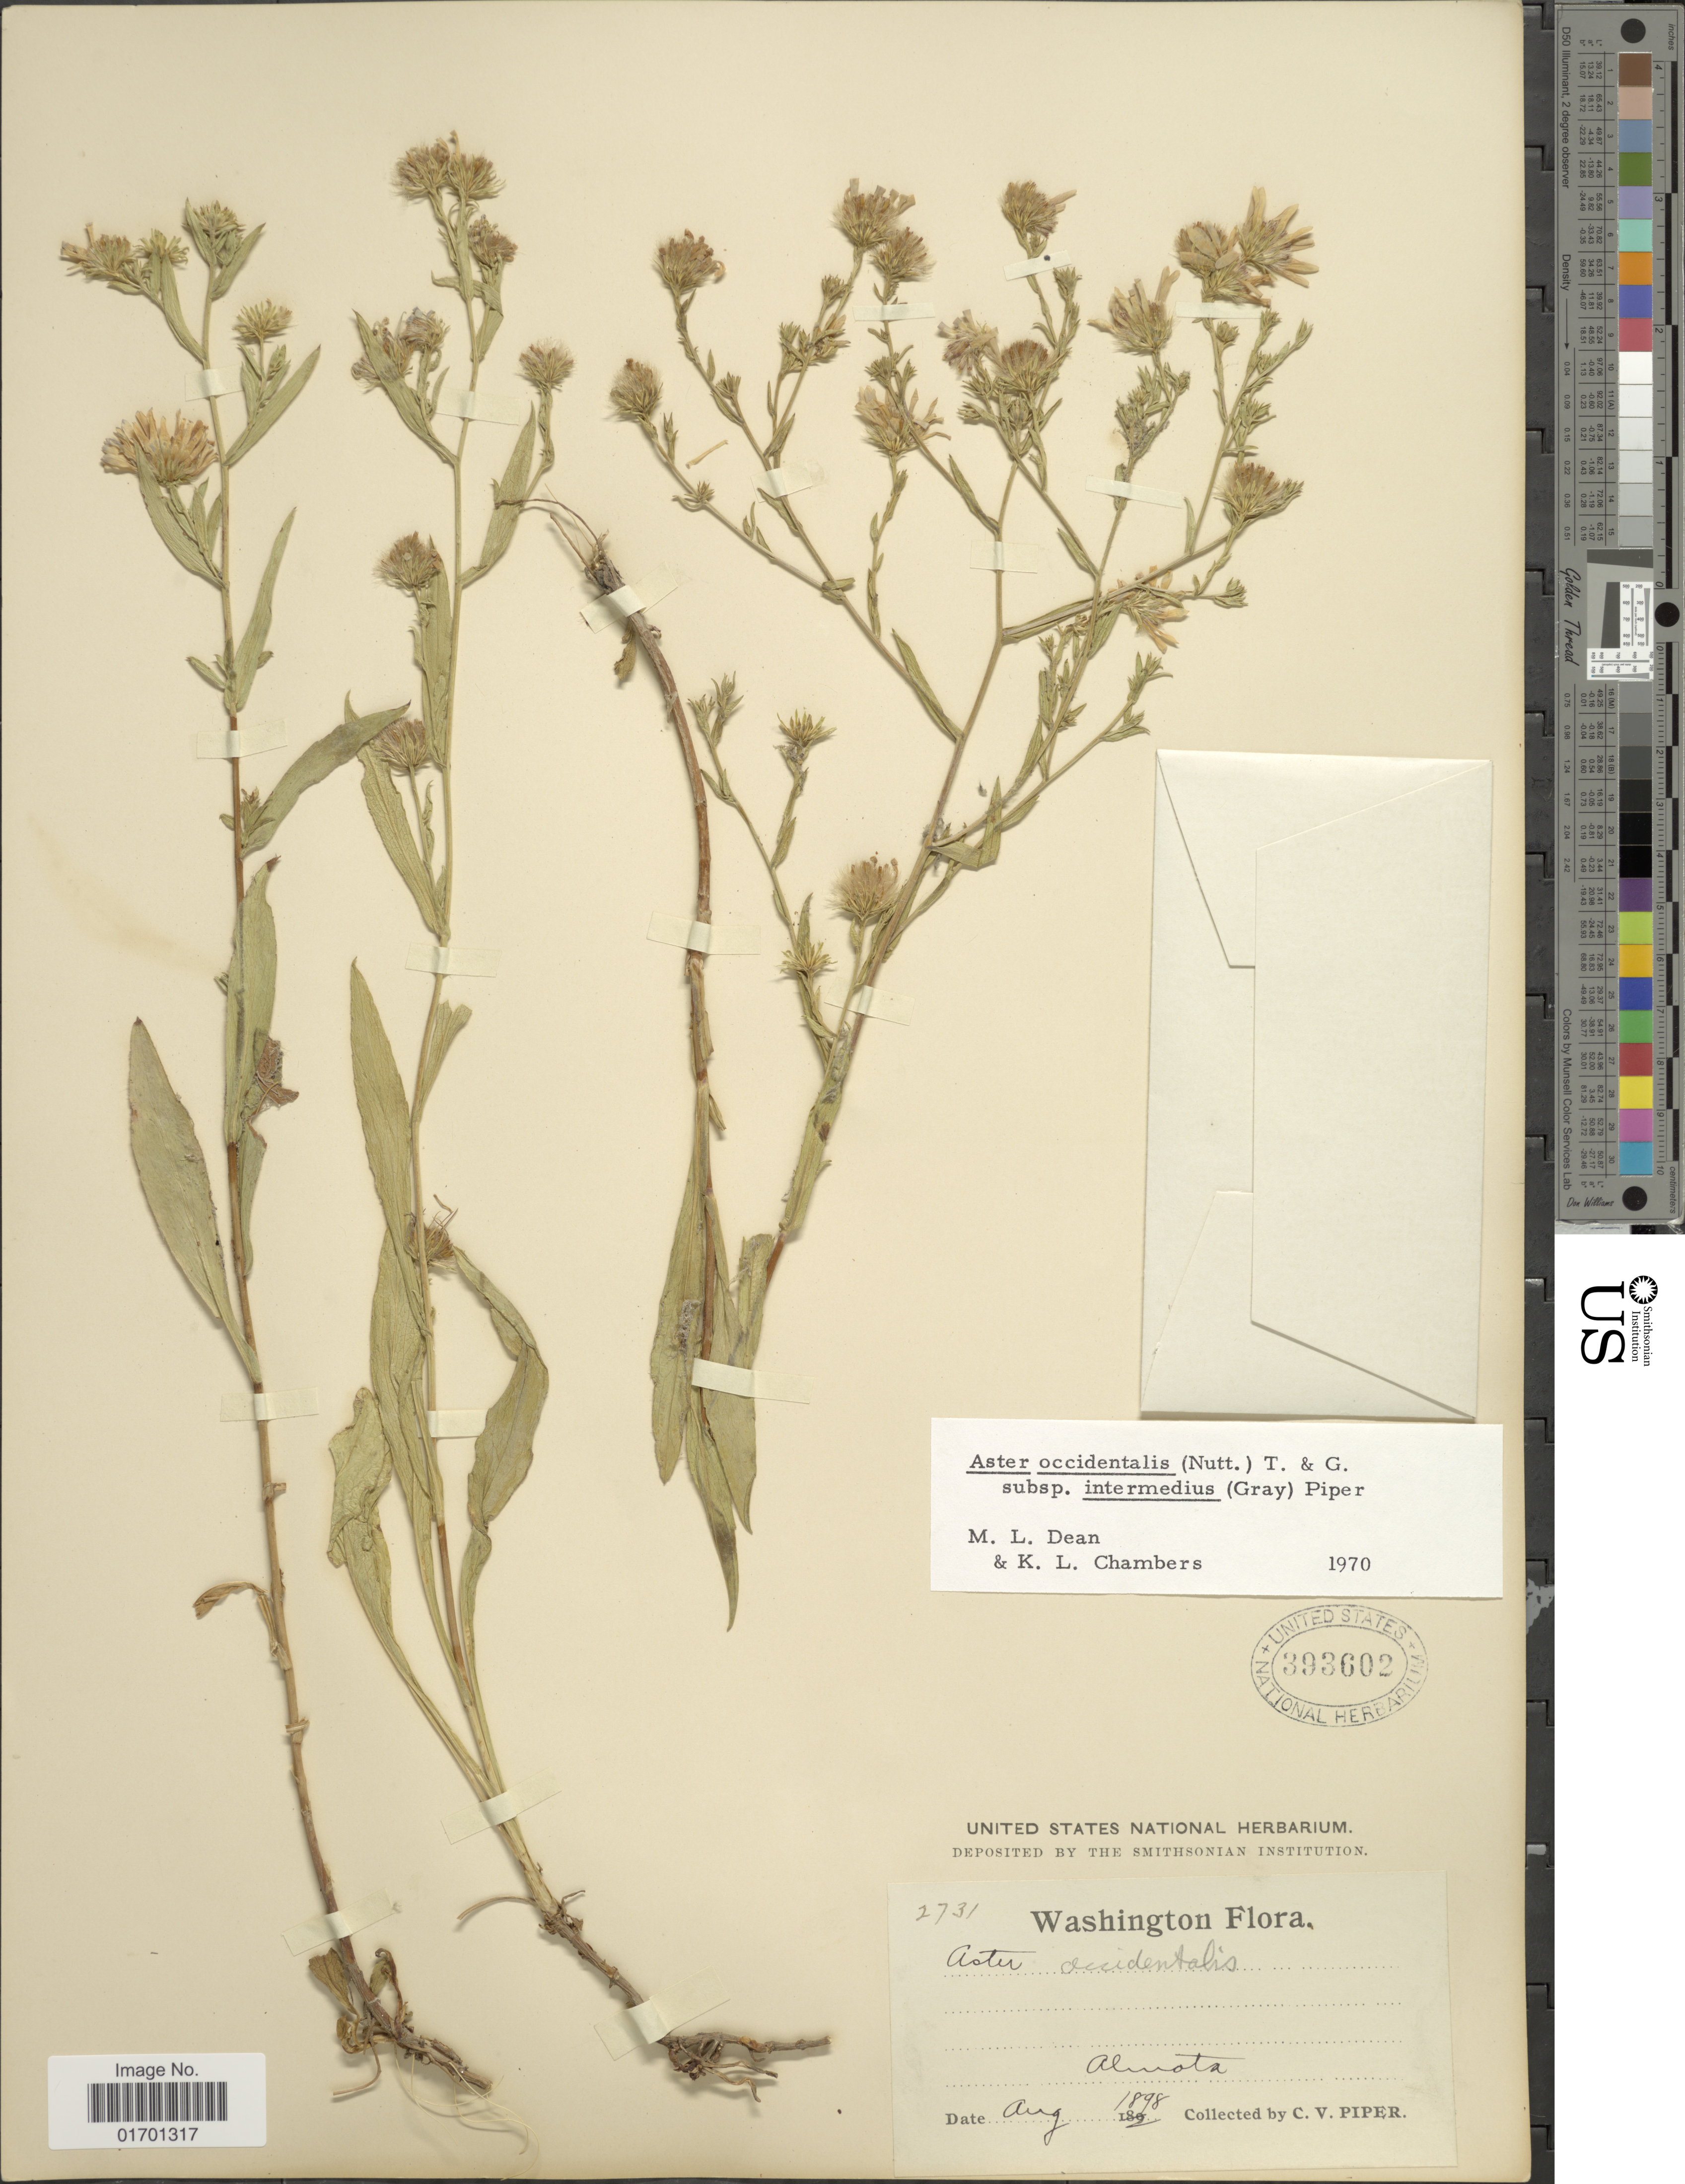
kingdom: Plantae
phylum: Tracheophyta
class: Magnoliopsida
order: Asterales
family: Asteraceae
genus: Symphyotrichum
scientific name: Symphyotrichum spathulatum var. intermedium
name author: (A. Gray) G.L. Nesom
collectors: C. V. Piper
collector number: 2731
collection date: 1898-08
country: United States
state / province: Washington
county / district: Whitman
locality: Almota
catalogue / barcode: US 393602